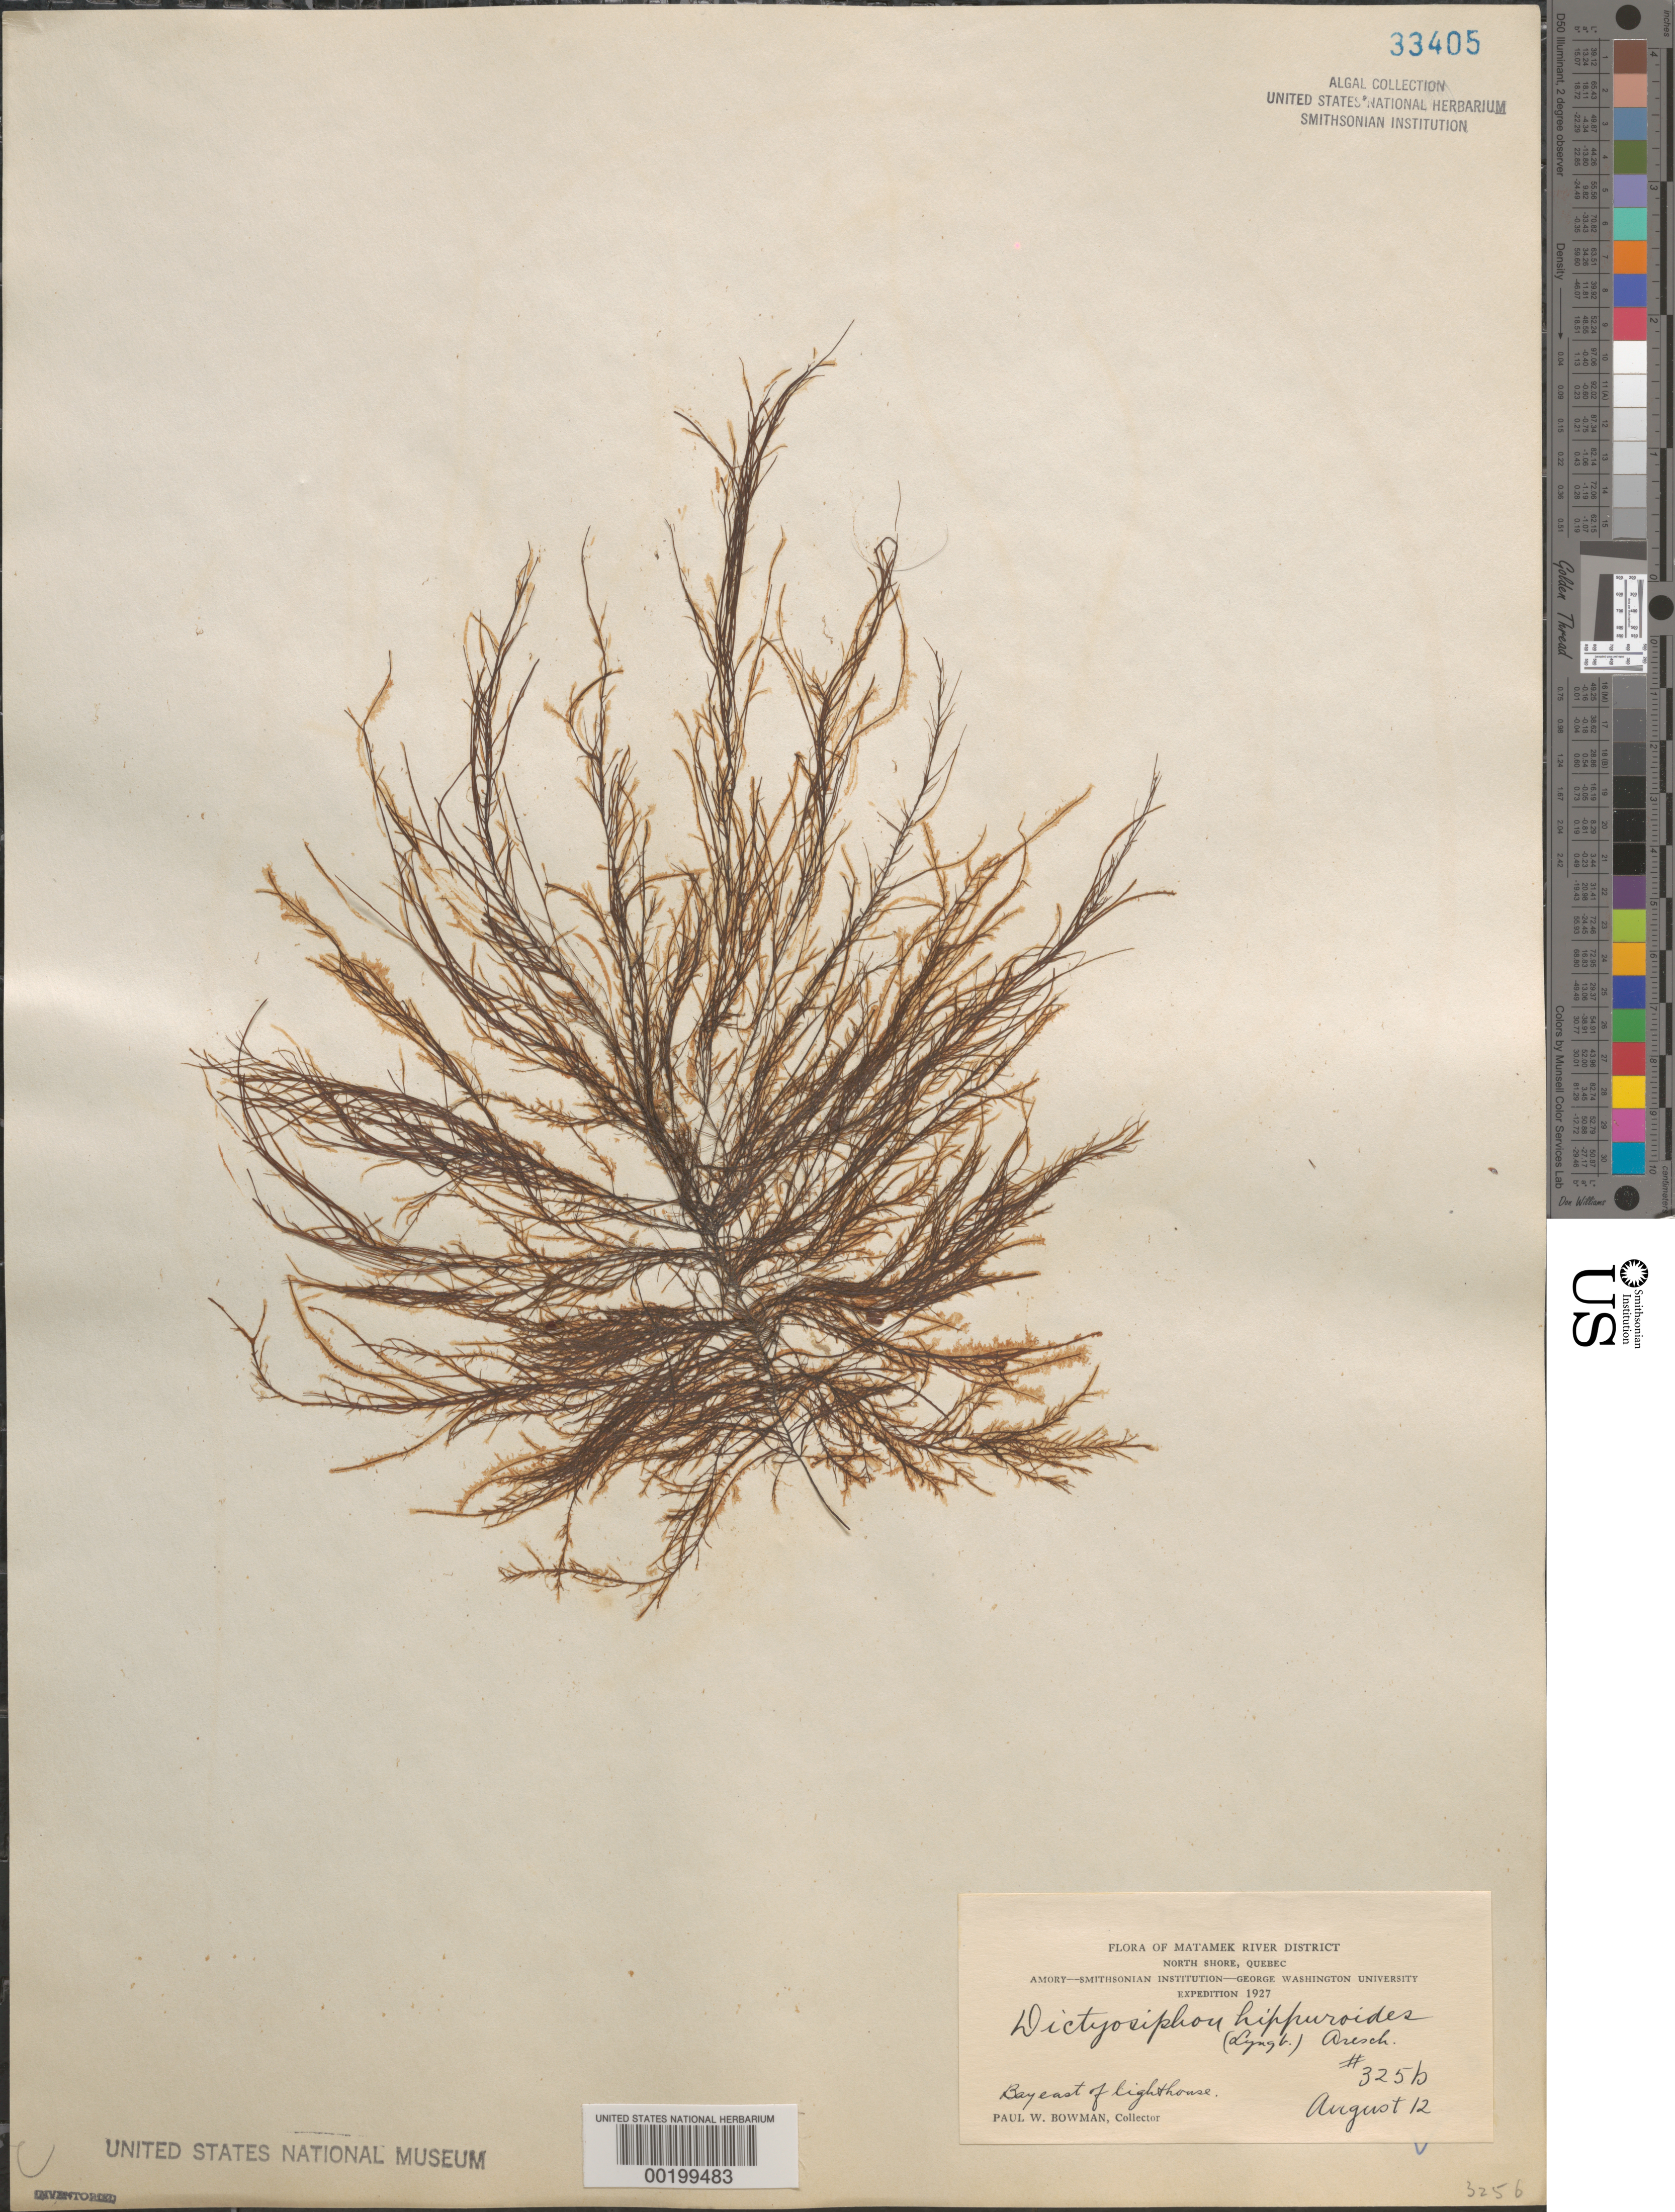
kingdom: Chromista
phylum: Ochrophyta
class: Phaeophyceae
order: Dictyosiphonales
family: Dictyosiphonaceae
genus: Dictyosiphon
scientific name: Dictyosiphon foeniculaceus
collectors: P. Bowman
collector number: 325b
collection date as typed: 12 Aug 1927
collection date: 1927-08-12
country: Canada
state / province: Quebec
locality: Matamek river district, north shore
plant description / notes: Amory-Smithsonian Institution-George Washington University Expedition, 1927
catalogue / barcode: US 33405